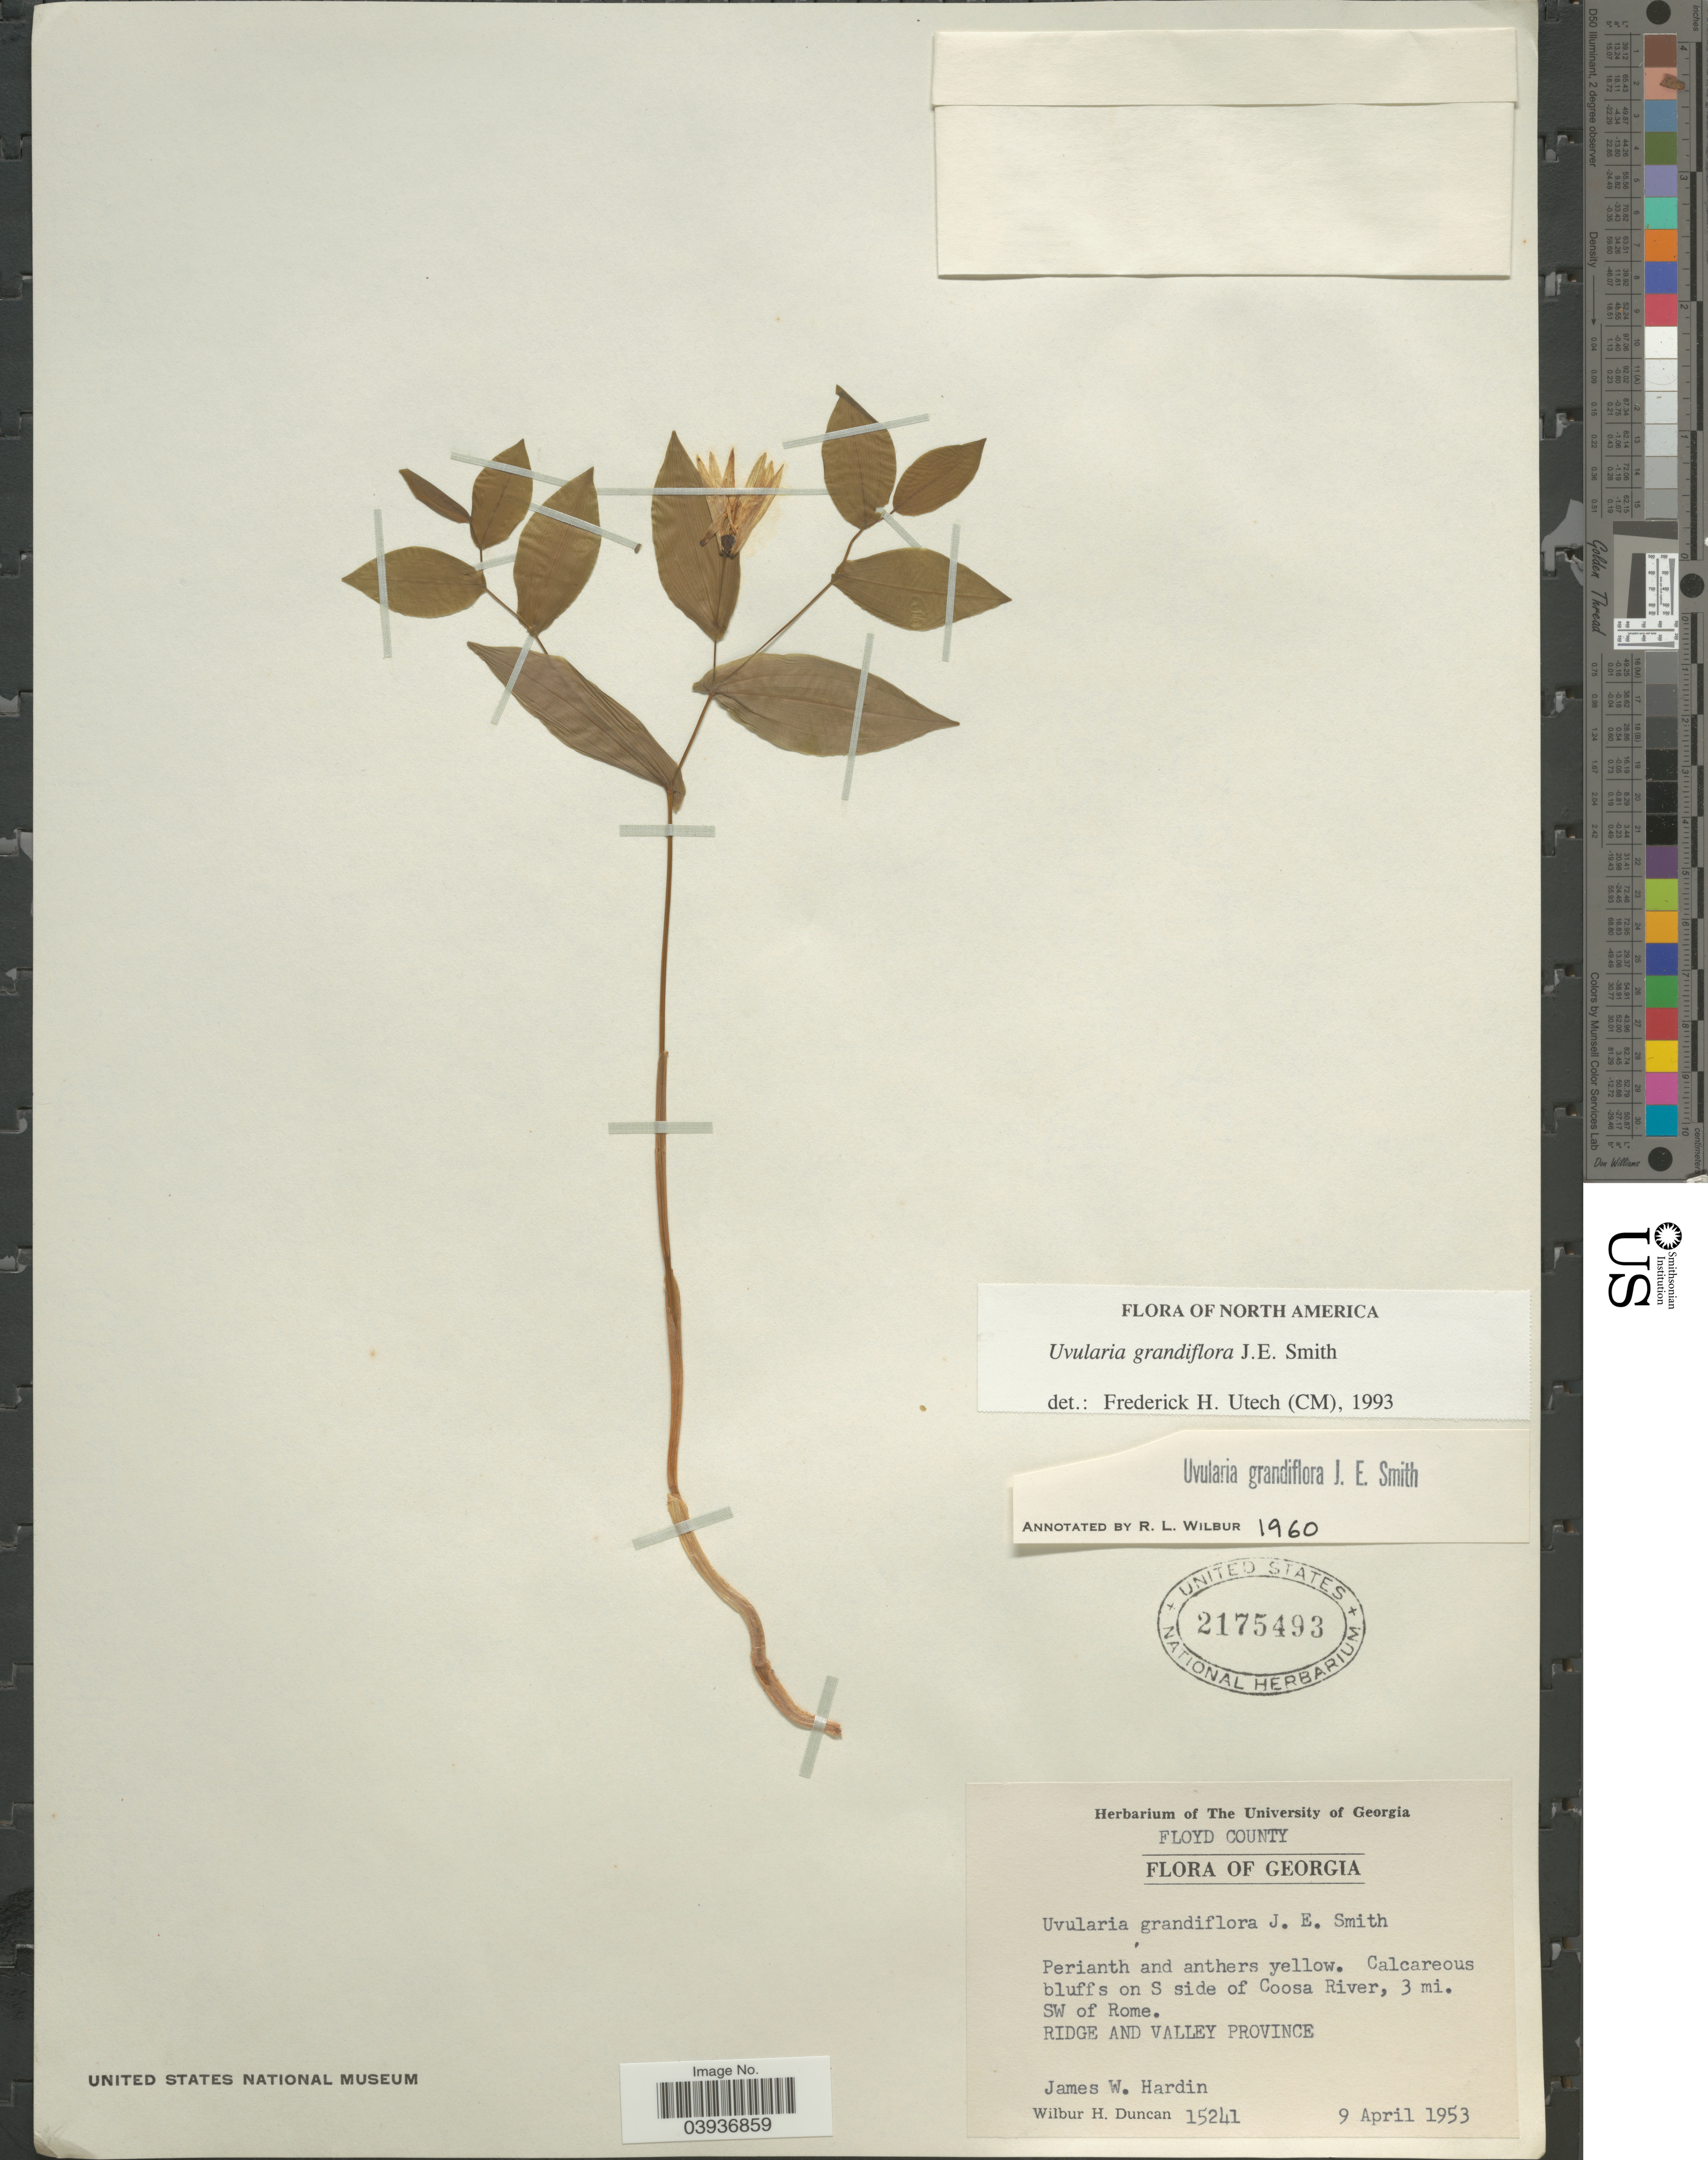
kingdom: Plantae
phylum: Tracheophyta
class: Liliopsida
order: Liliales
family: Colchicaceae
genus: Uvularia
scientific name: Uvularia grandiflora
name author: Sm.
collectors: J. W. Hardin & W. H. Duncan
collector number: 15241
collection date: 1953-04-09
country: United States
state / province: Georgia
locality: Floyd County. Calcareous bluffs on S side of Coosa River, 3 mi. SW of Rome. Ridge and Valley Province.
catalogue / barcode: US 2175493